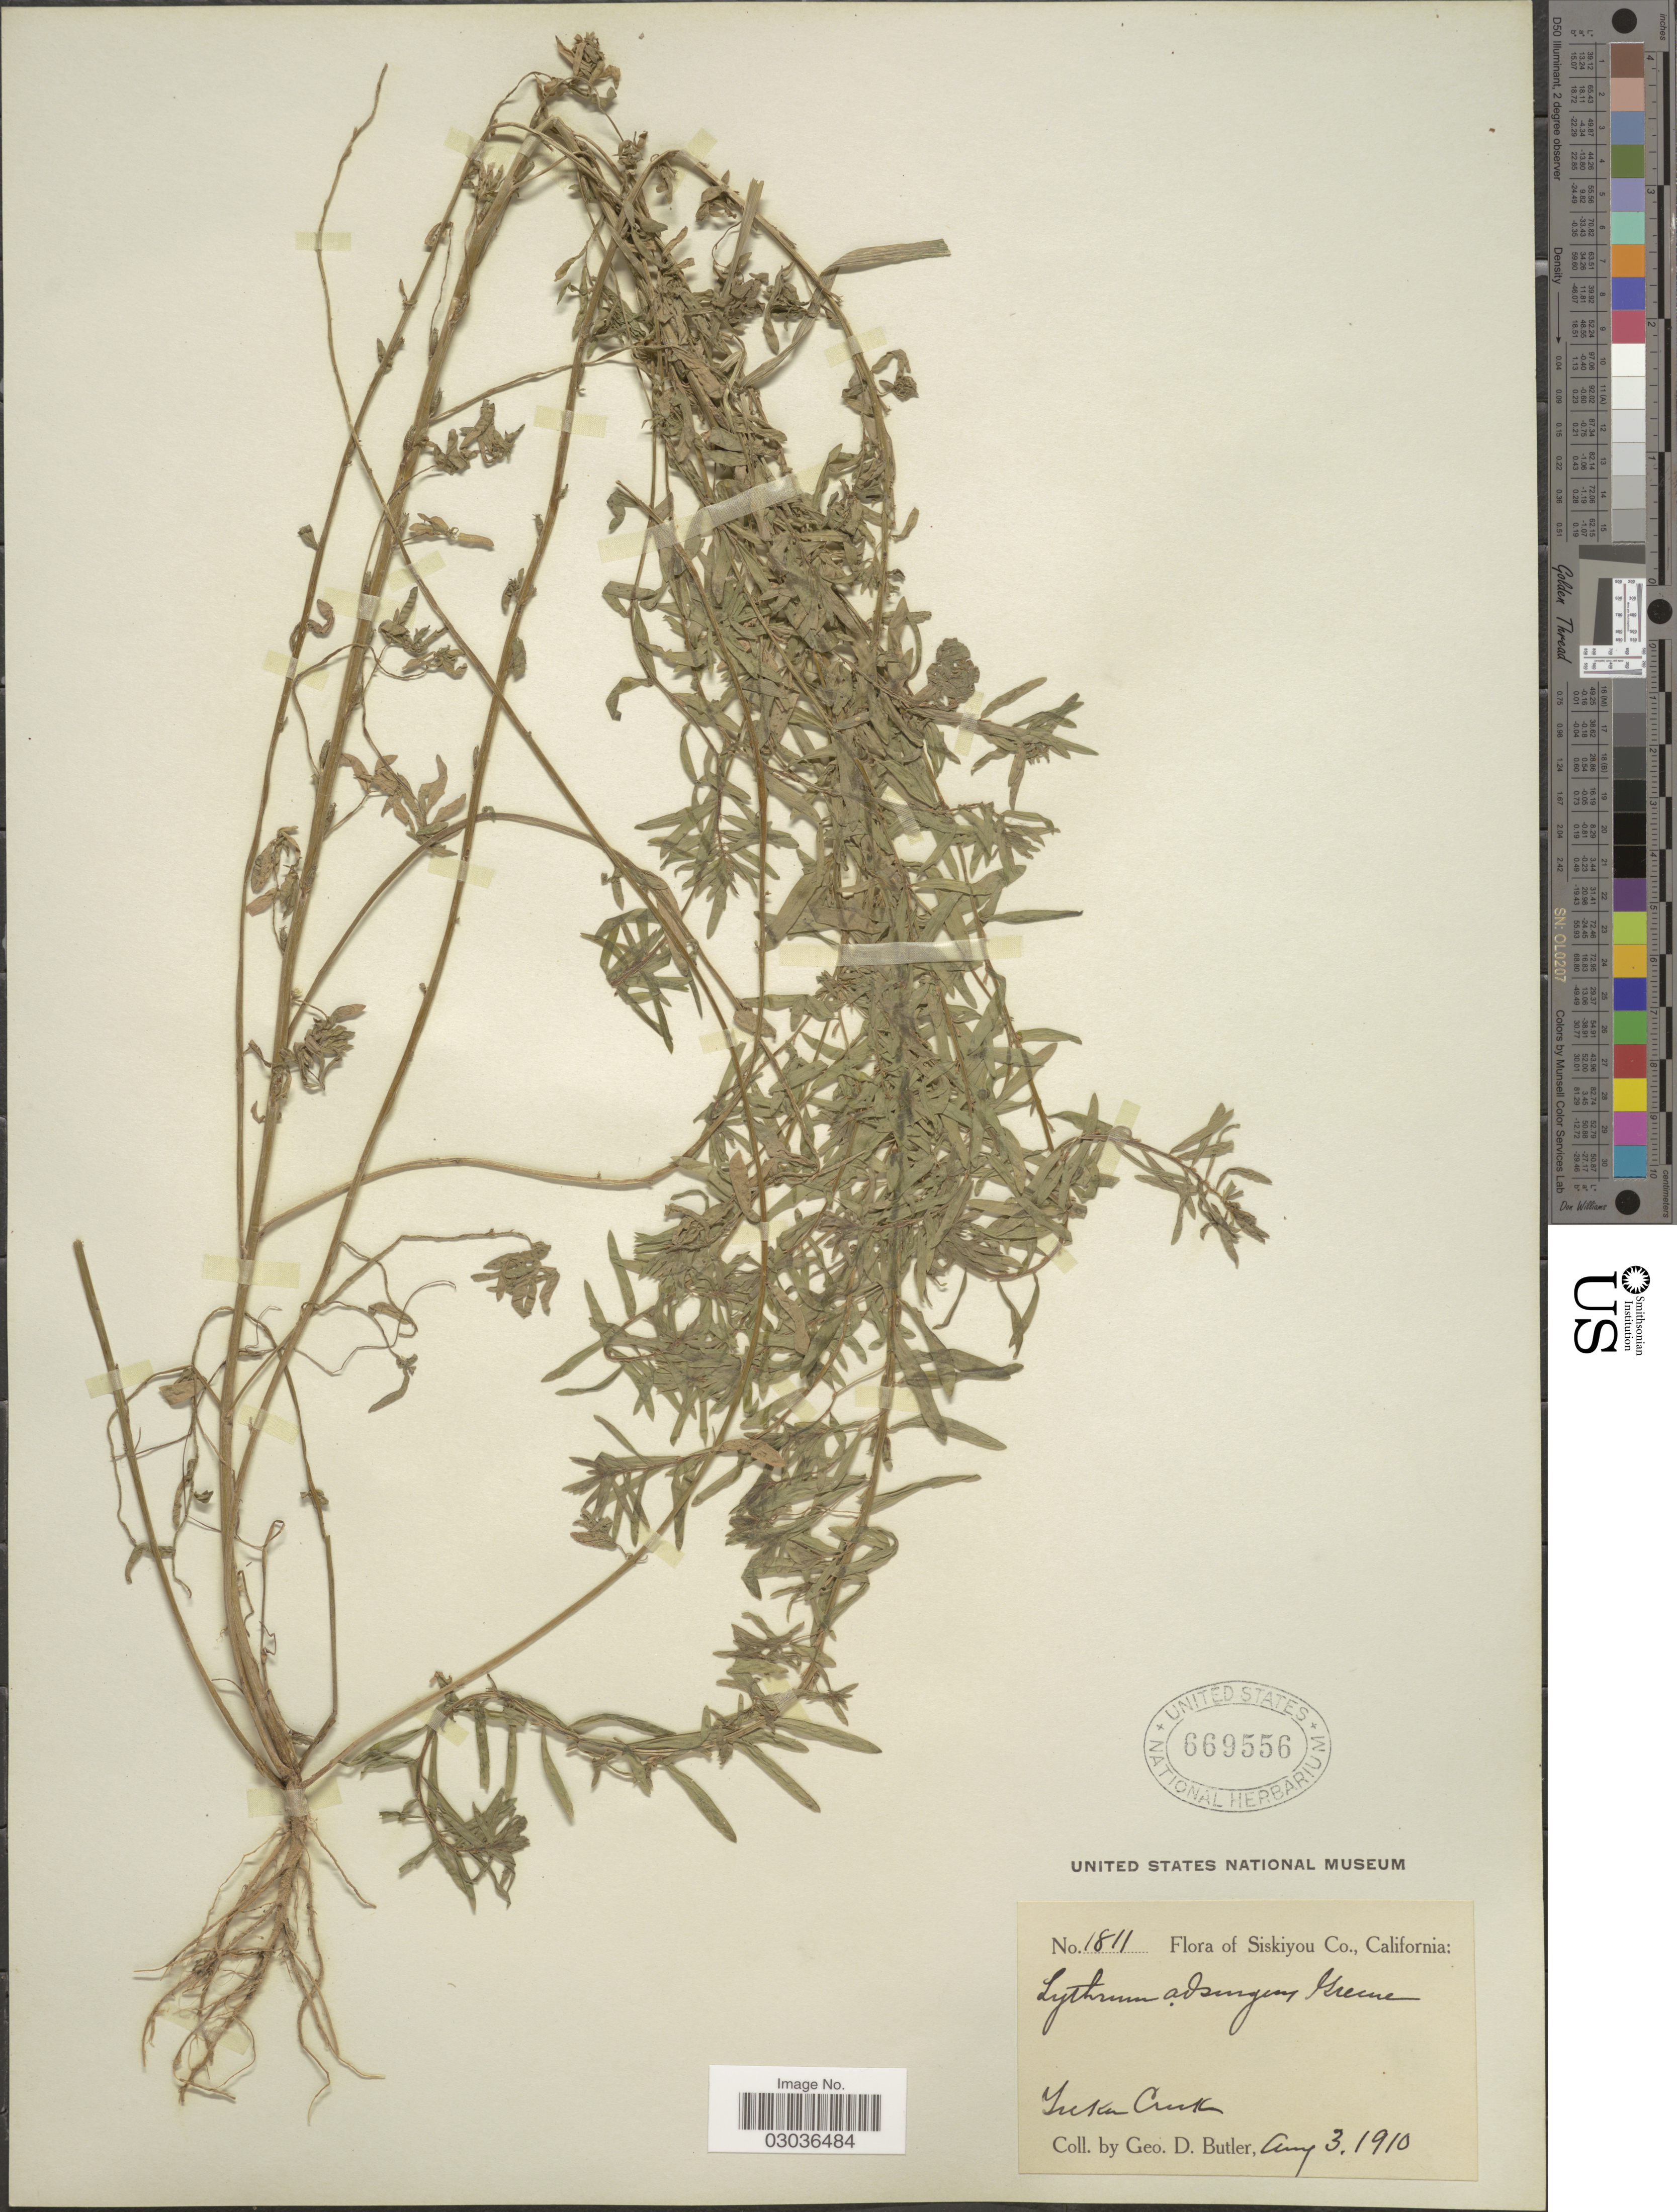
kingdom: Plantae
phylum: Tracheophyta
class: Magnoliopsida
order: Myrtales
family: Lythraceae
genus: Lythrum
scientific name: Lythrum adsurgens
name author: Greene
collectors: G. D. Butler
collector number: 1811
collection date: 1910-08-03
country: United States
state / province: California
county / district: Siskiyou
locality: Siskiyou Co. Yreka Creek.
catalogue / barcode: US 669556